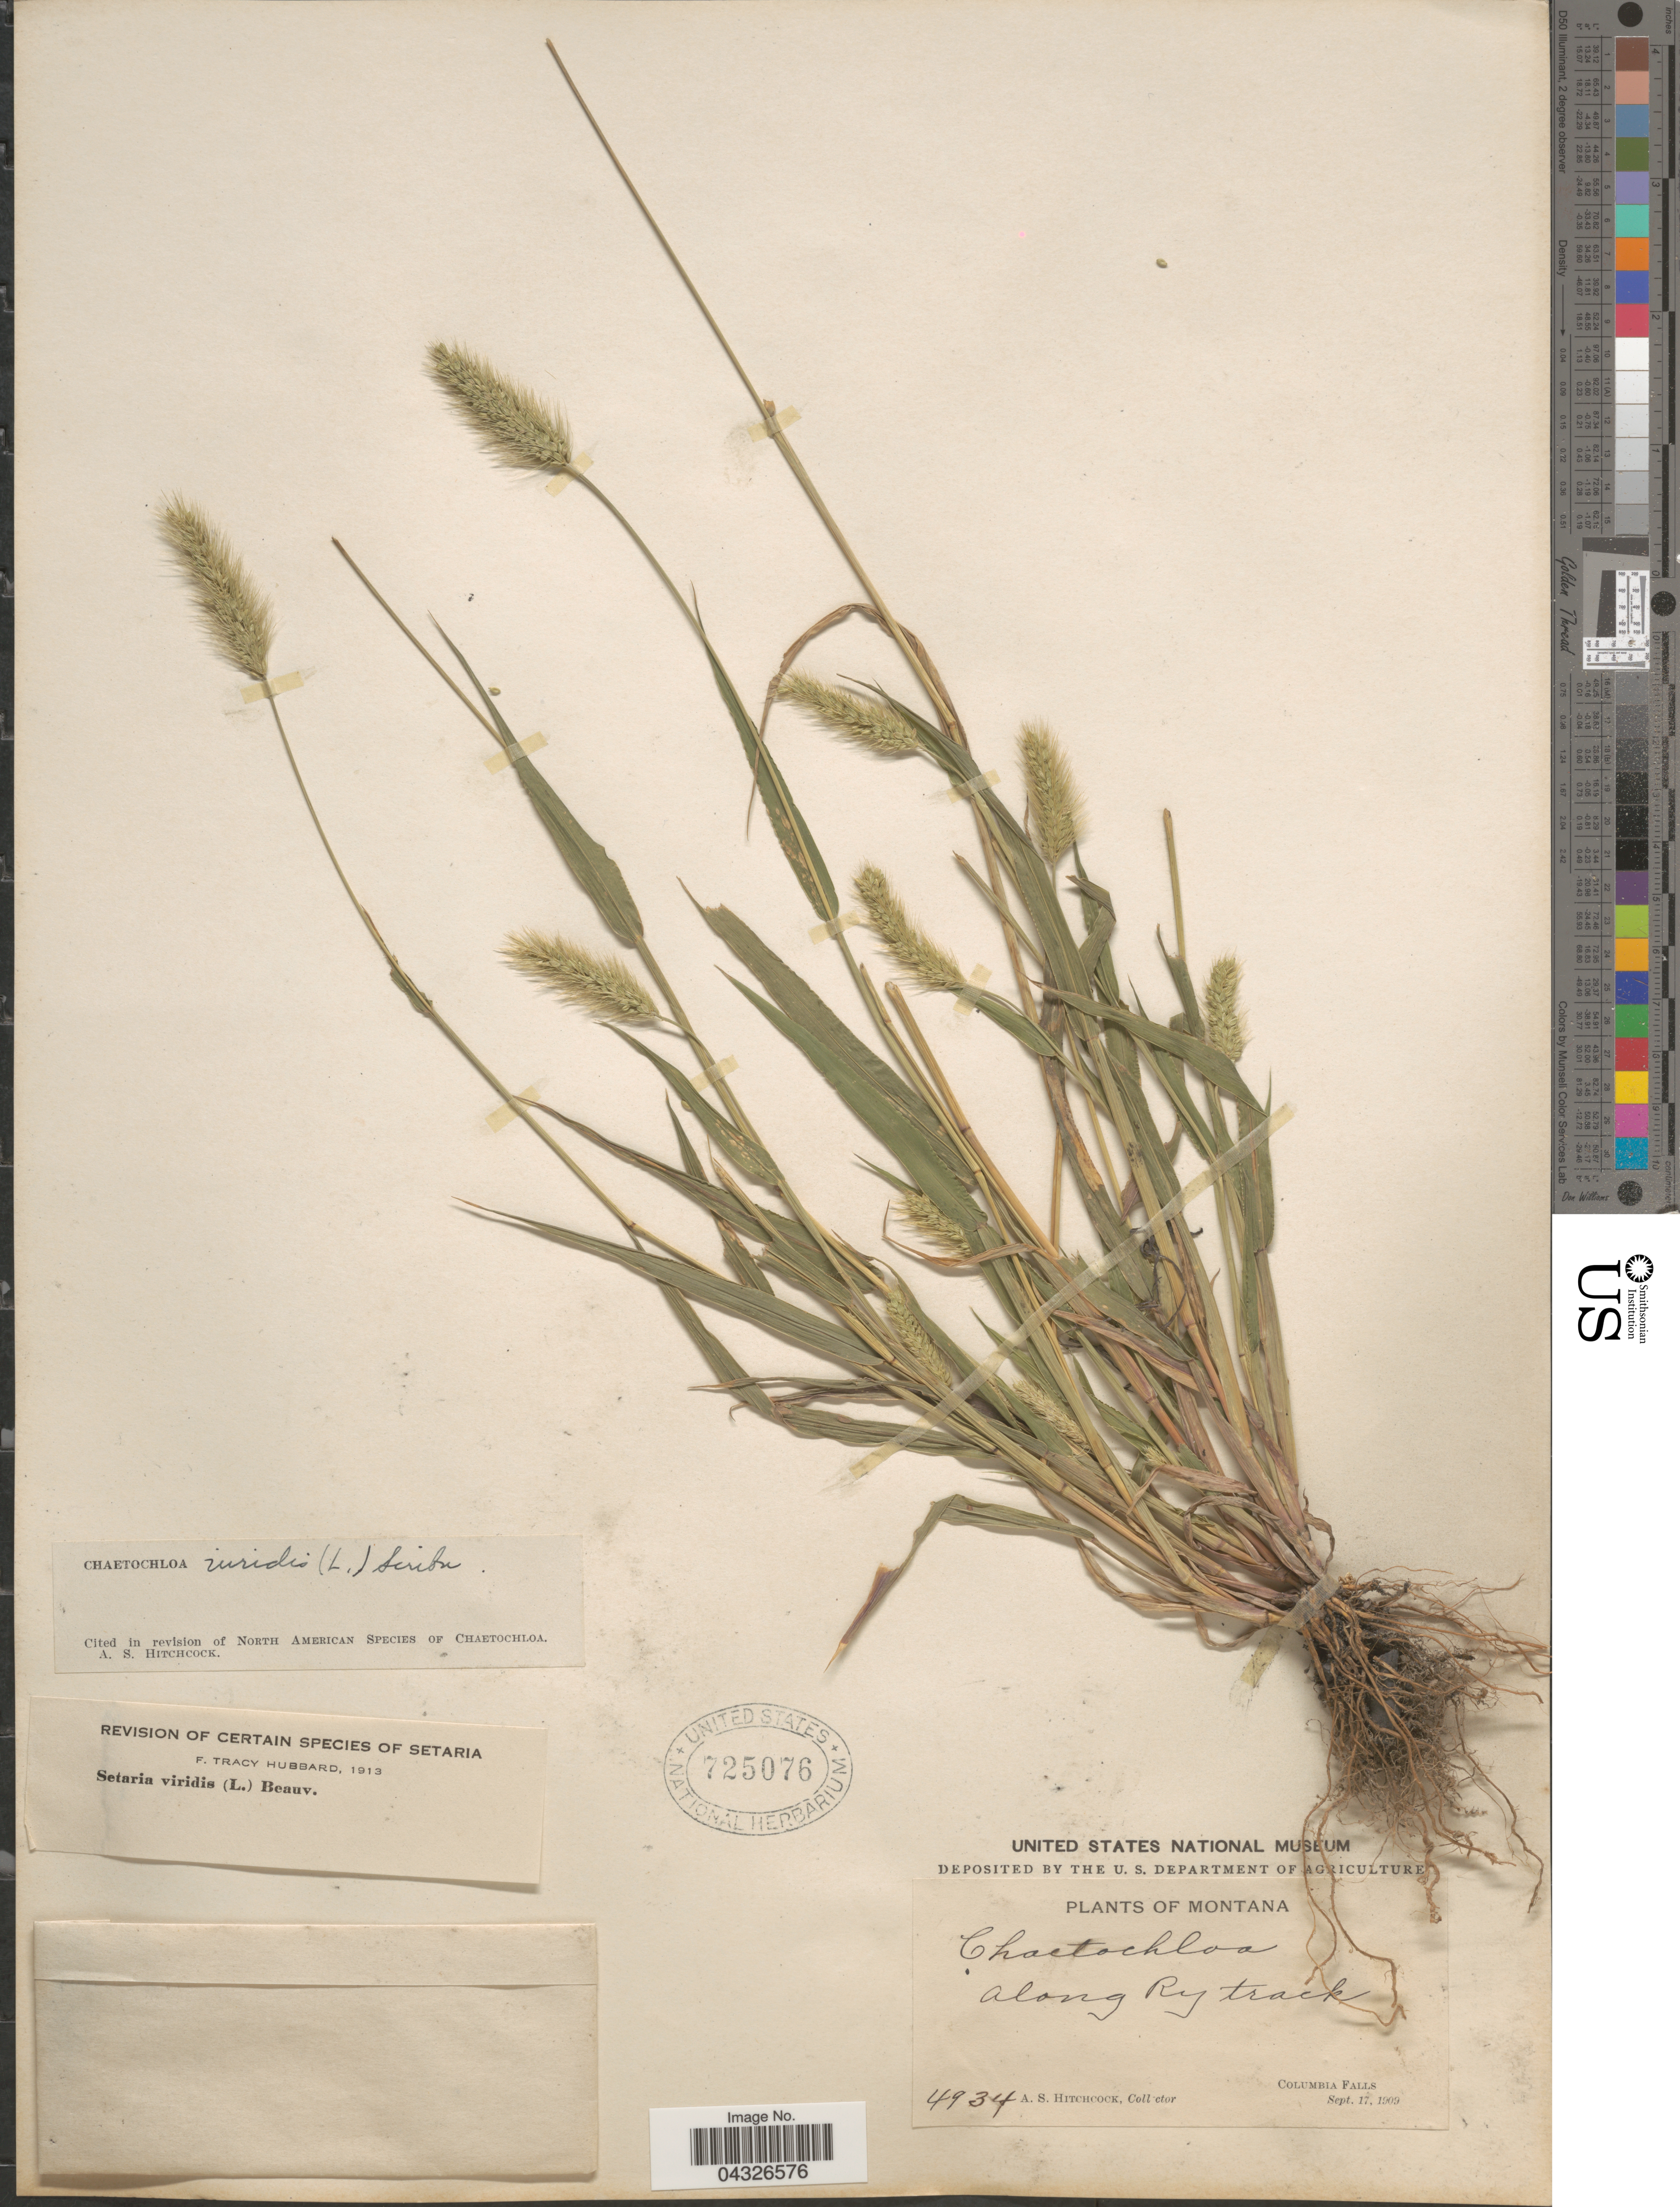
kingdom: Plantae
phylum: Tracheophyta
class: Liliopsida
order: Poales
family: Poaceae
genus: Setaria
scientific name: Setaria viridis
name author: (L.) P. Beauv.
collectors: A. S. Hitchcock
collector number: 4934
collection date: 1909-09-17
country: United States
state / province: Montana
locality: Along Ry track. Columbia Falls.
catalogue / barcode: US 725076